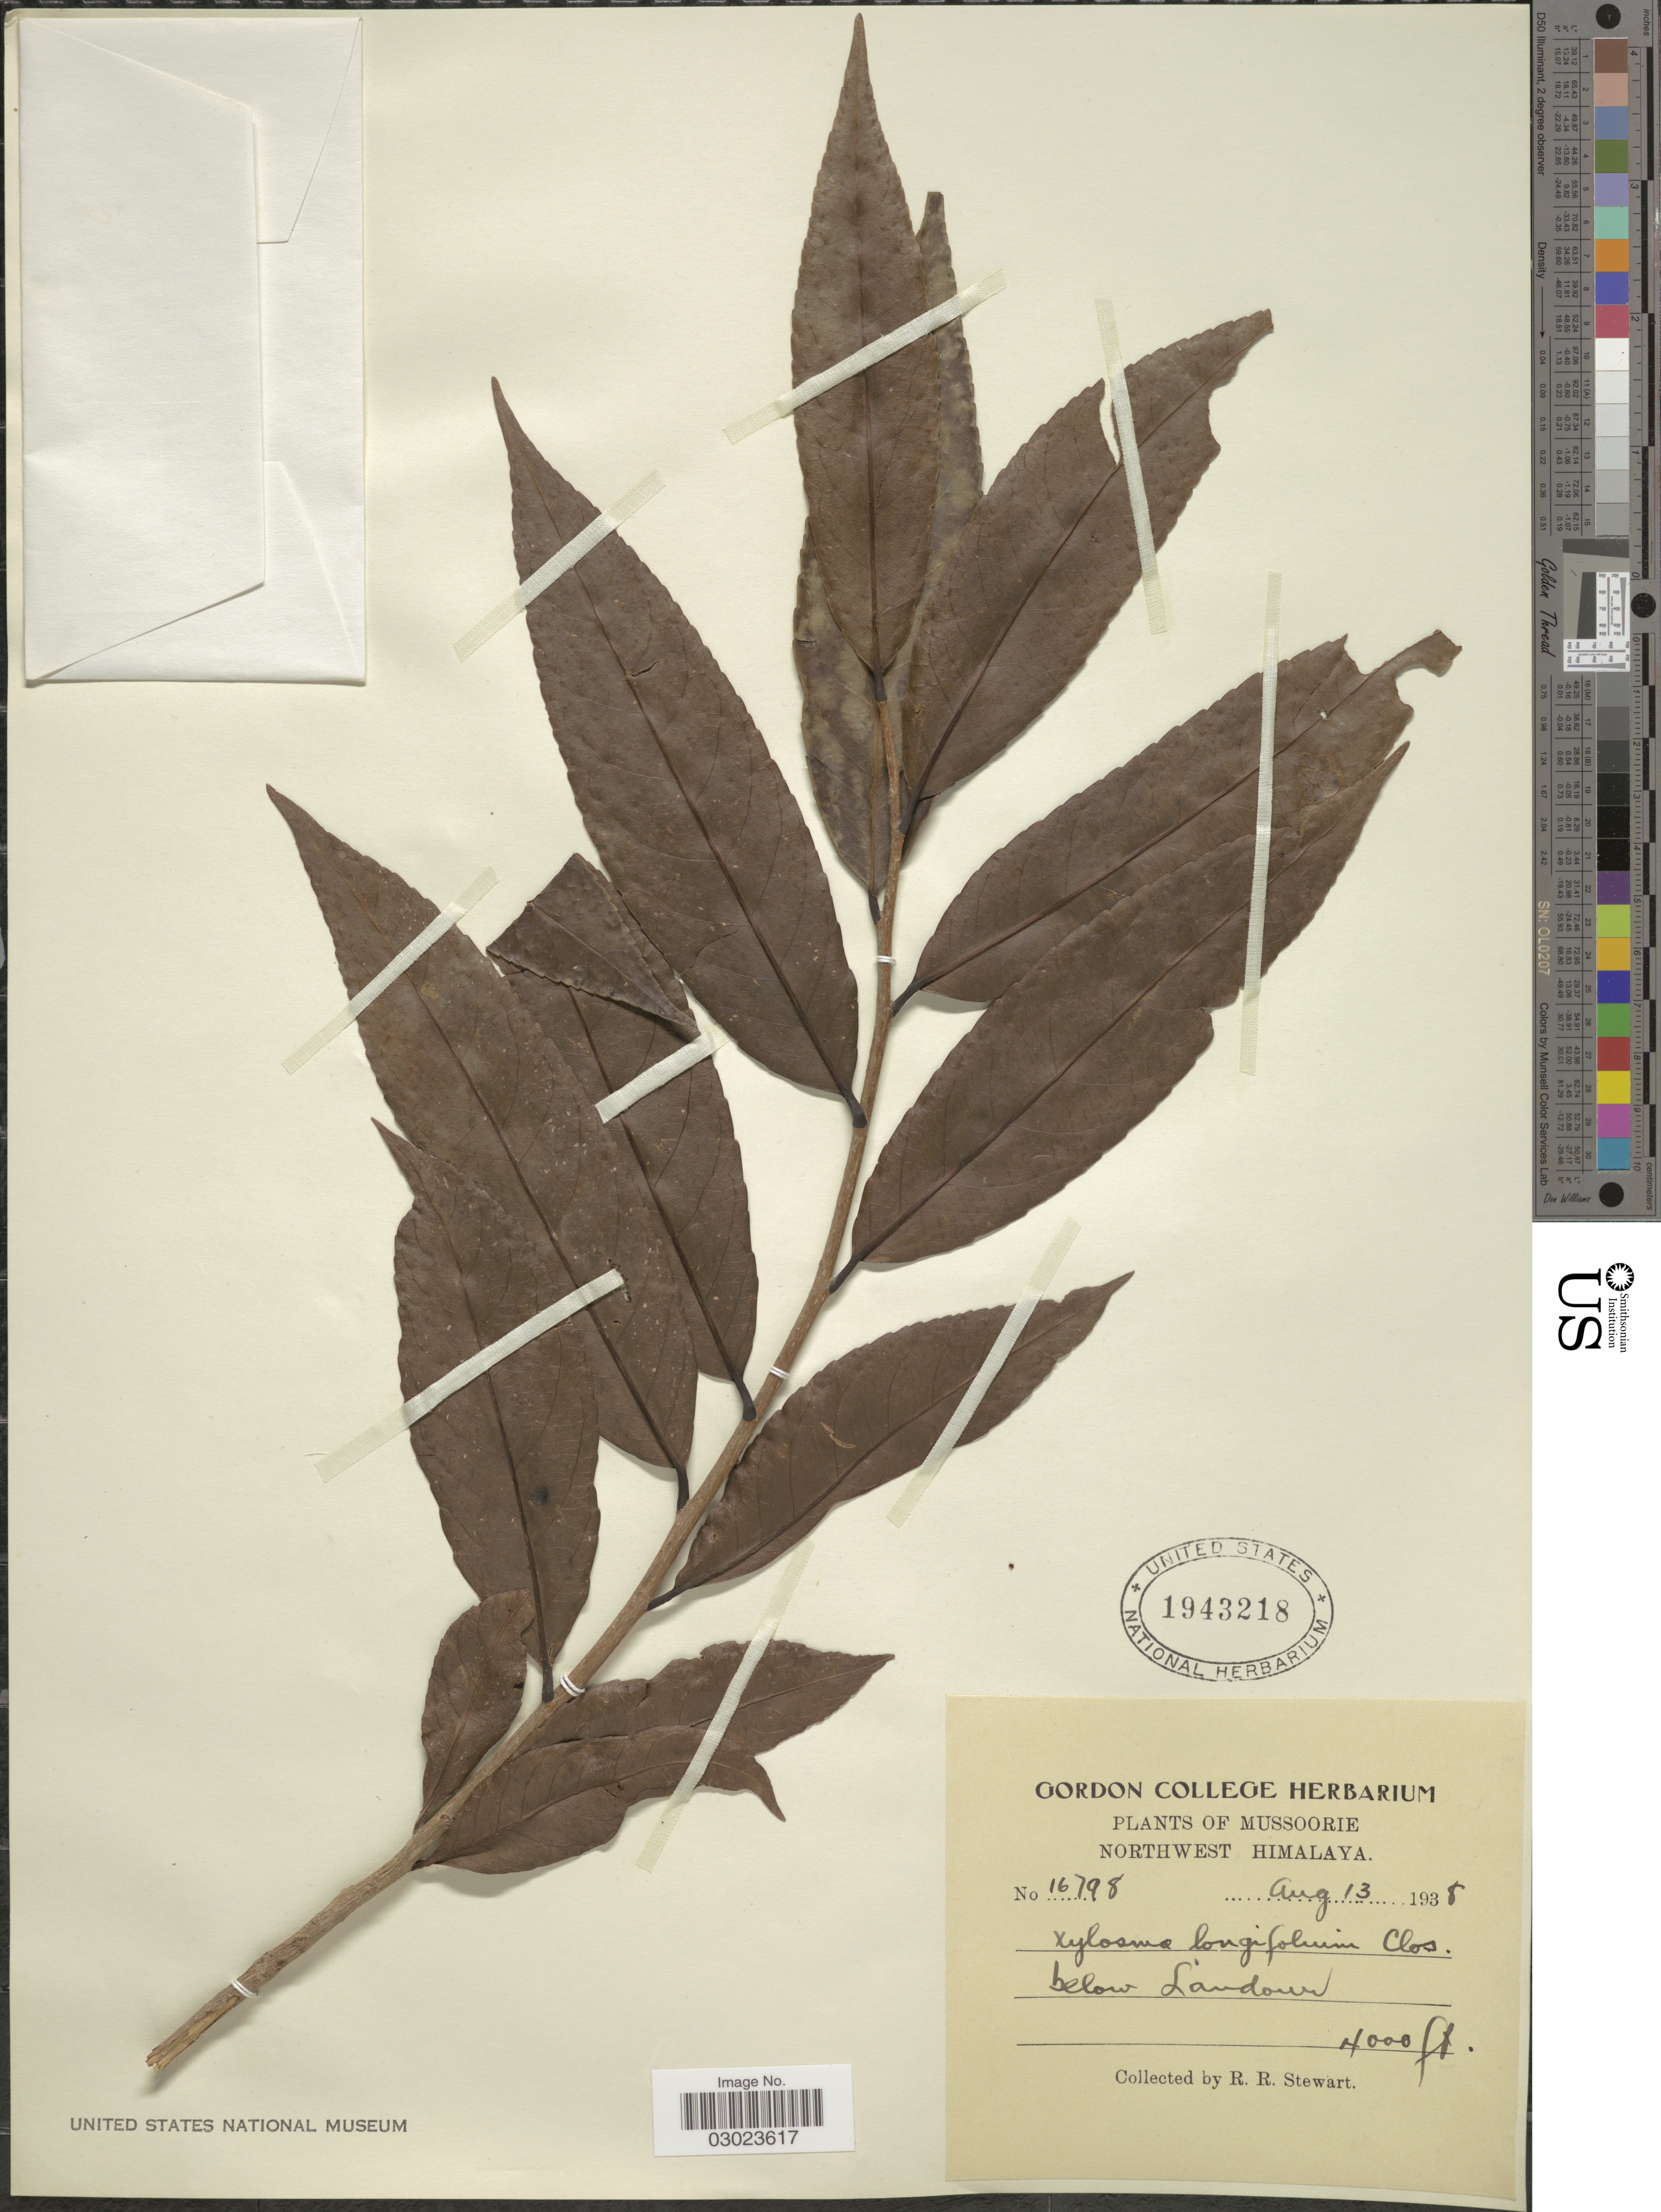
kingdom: Plantae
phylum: Tracheophyta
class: Magnoliopsida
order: Malpighiales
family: Salicaceae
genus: Xylosma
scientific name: Xylosma longifolia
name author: Clos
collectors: R. Stewart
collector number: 16798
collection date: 1938-08-13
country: India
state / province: Uttarakhand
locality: Mussoorie, Northwest Himalaya, below Landour.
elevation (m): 1219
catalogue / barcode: US 1943218